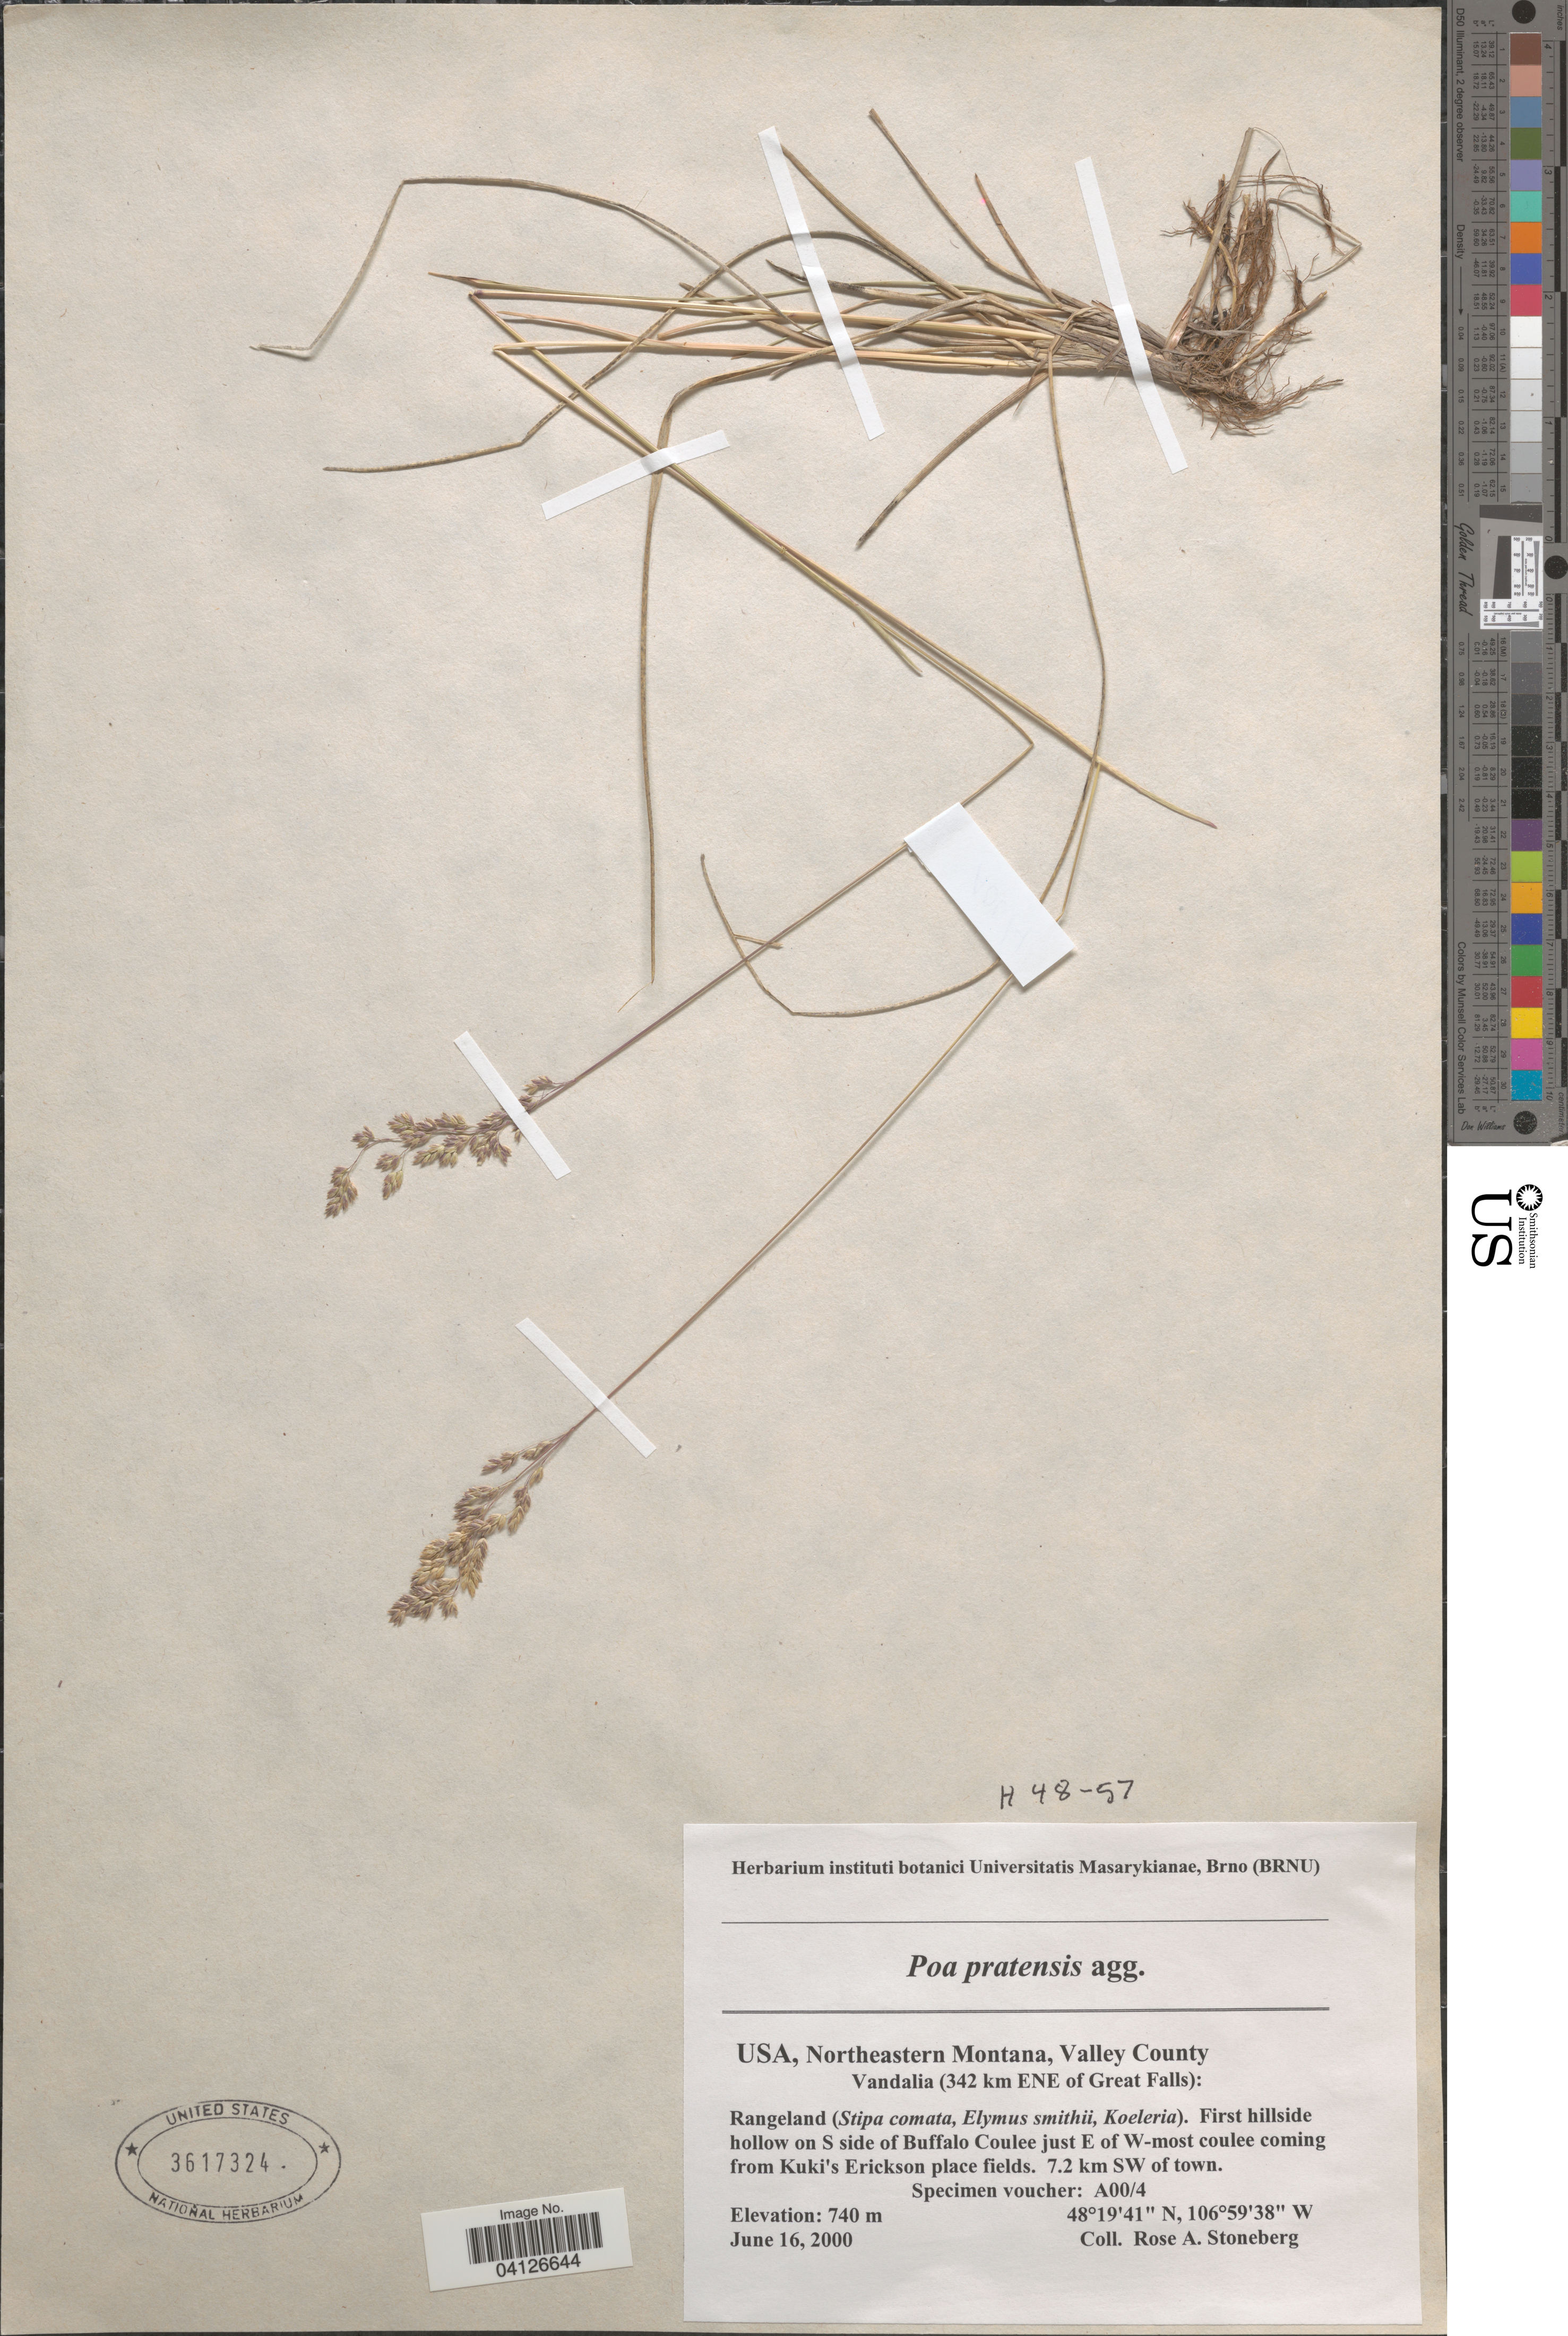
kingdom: Plantae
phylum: Tracheophyta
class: Liliopsida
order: Poales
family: Poaceae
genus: Poa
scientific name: Poa pratensis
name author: L.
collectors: R. Stoneberg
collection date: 2000-06-16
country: United States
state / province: Montana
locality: Northeastern Montana, Valley County. Vandalia (342 km ENE of Great Falls). First hillside hollow on S side of Buffalo Coulee just E of W-most coulee coming from Kuki's Erickson place fields. 7.2 km SW of town.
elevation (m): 740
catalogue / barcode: US 3617324